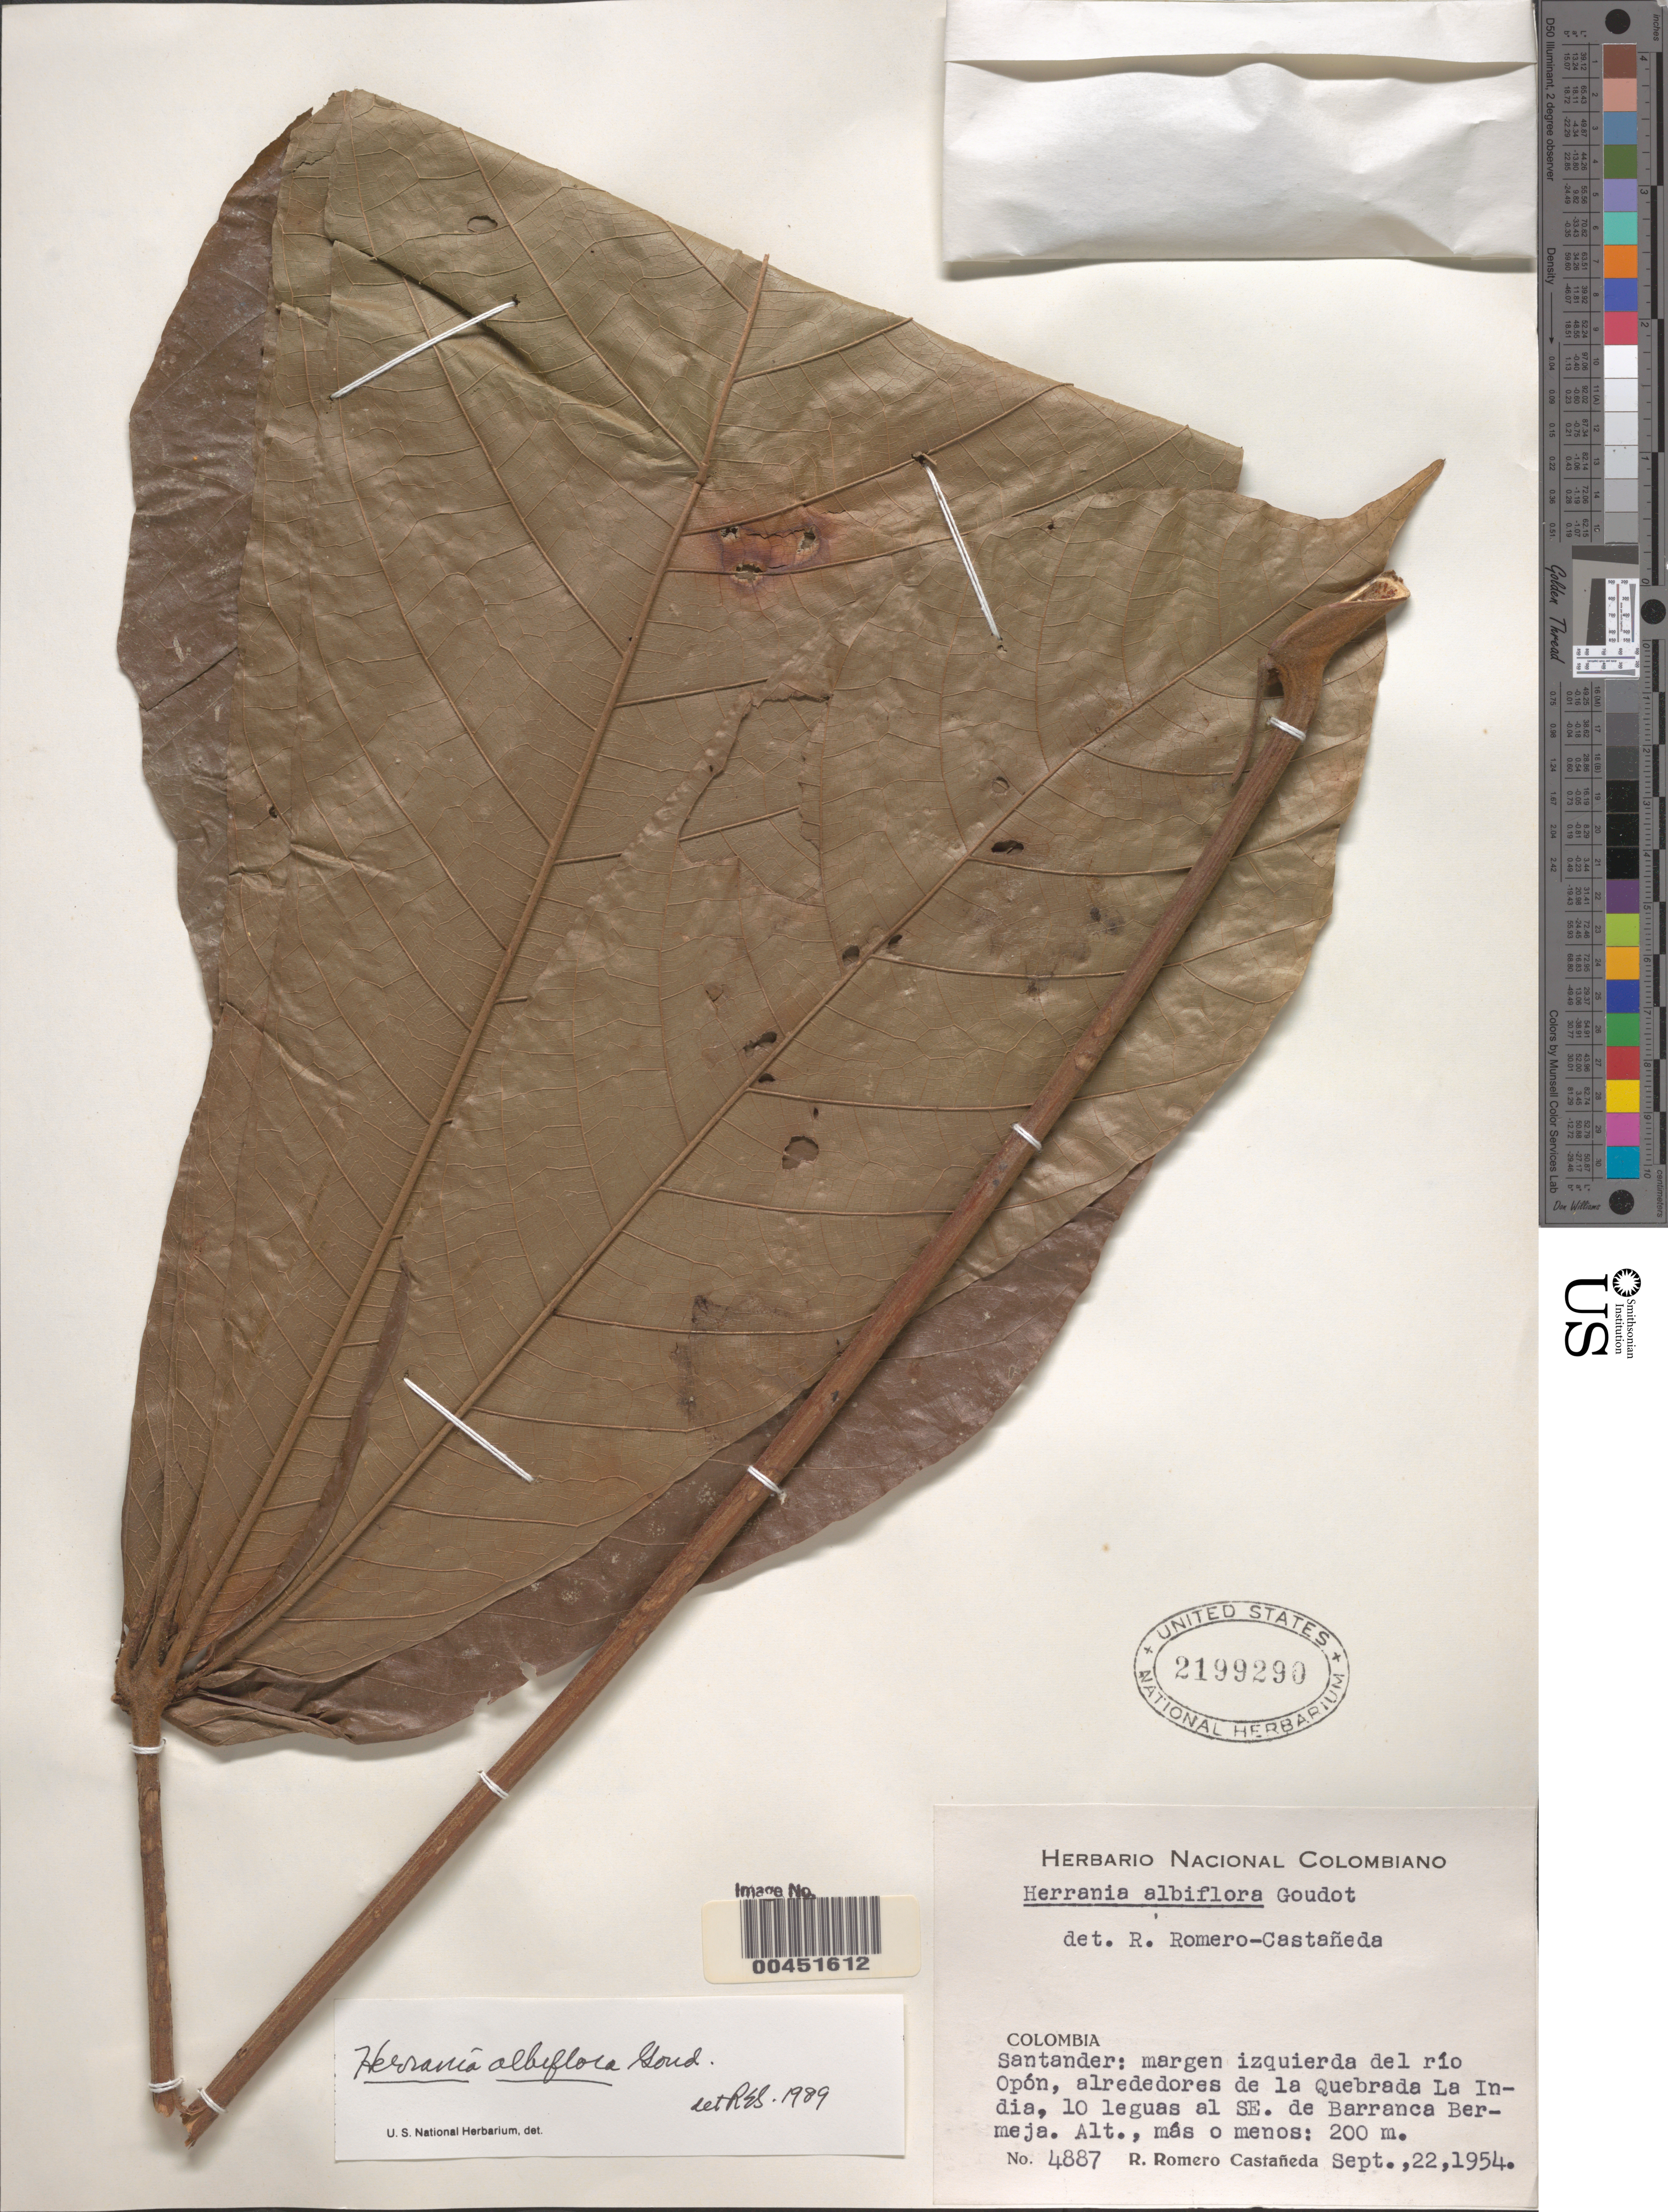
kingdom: Plantae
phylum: Tracheophyta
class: Magnoliopsida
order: Malvales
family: Malvaceae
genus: Theobroma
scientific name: Theobroma albiflorum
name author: (Goudot) De Wild.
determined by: Dorr, L. J., (BOT), Smithsonian Institution - National Museum of Natural History (UNITED STATES)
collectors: R. Romero Castañeda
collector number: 4887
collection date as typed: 22 Sep 1954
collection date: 1954-09-22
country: Colombia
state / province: Santander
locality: Margen Izquierda del Río Opón, Alrededores de la Quebrada La India, 10 leguas al SE de Barrancabermeja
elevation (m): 200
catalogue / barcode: US 2199290